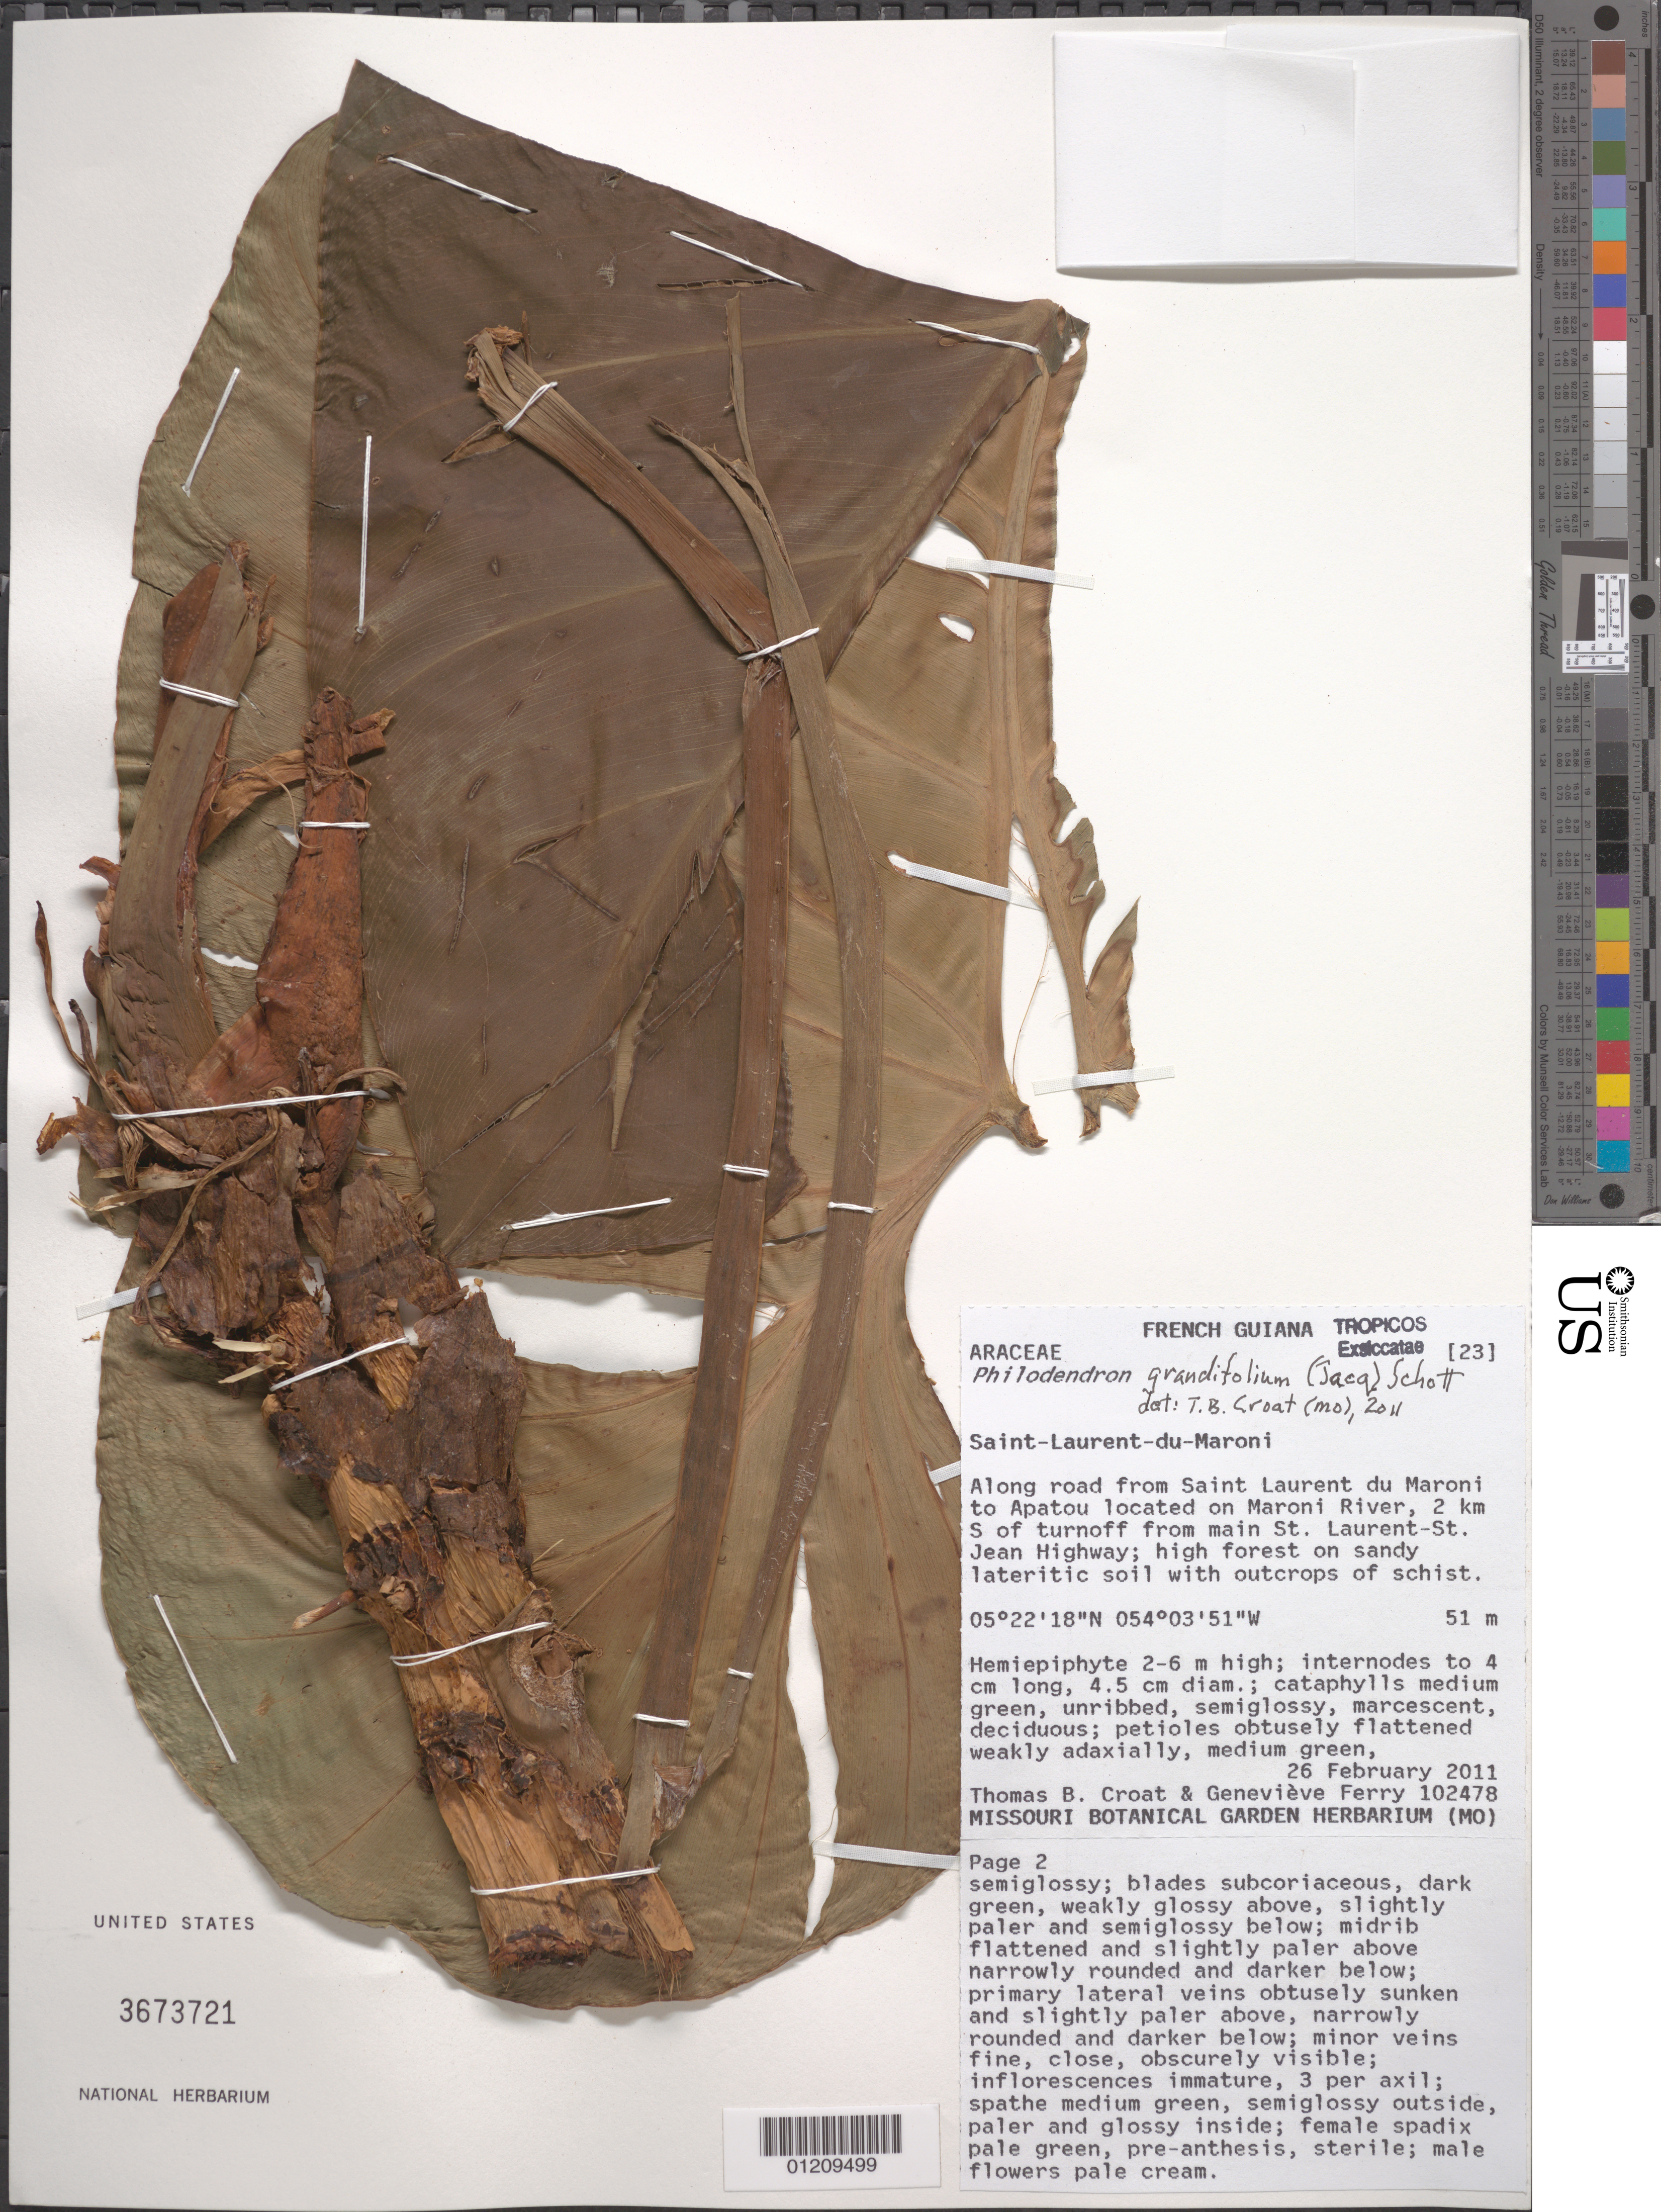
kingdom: Plantae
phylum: Tracheophyta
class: Liliopsida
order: Alismatales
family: Araceae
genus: Philodendron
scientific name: Philodendron grandifolium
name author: (Jacq.) Schott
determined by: Croat, Thomas B., Missouri Botanical Garden (MO)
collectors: T. B. Croat & G. Ferry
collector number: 102478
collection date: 2011-02-26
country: French Guiana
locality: Saint-Laurent-du-Maroni. Along road from Saint Laurent du maroni to Apatou located on Maroni River, 2km S of turnoff from main St. Laruent-St. Jean Hwy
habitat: High forest on sandy lateritic soil with outcrops of schist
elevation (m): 51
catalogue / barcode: US 3673721